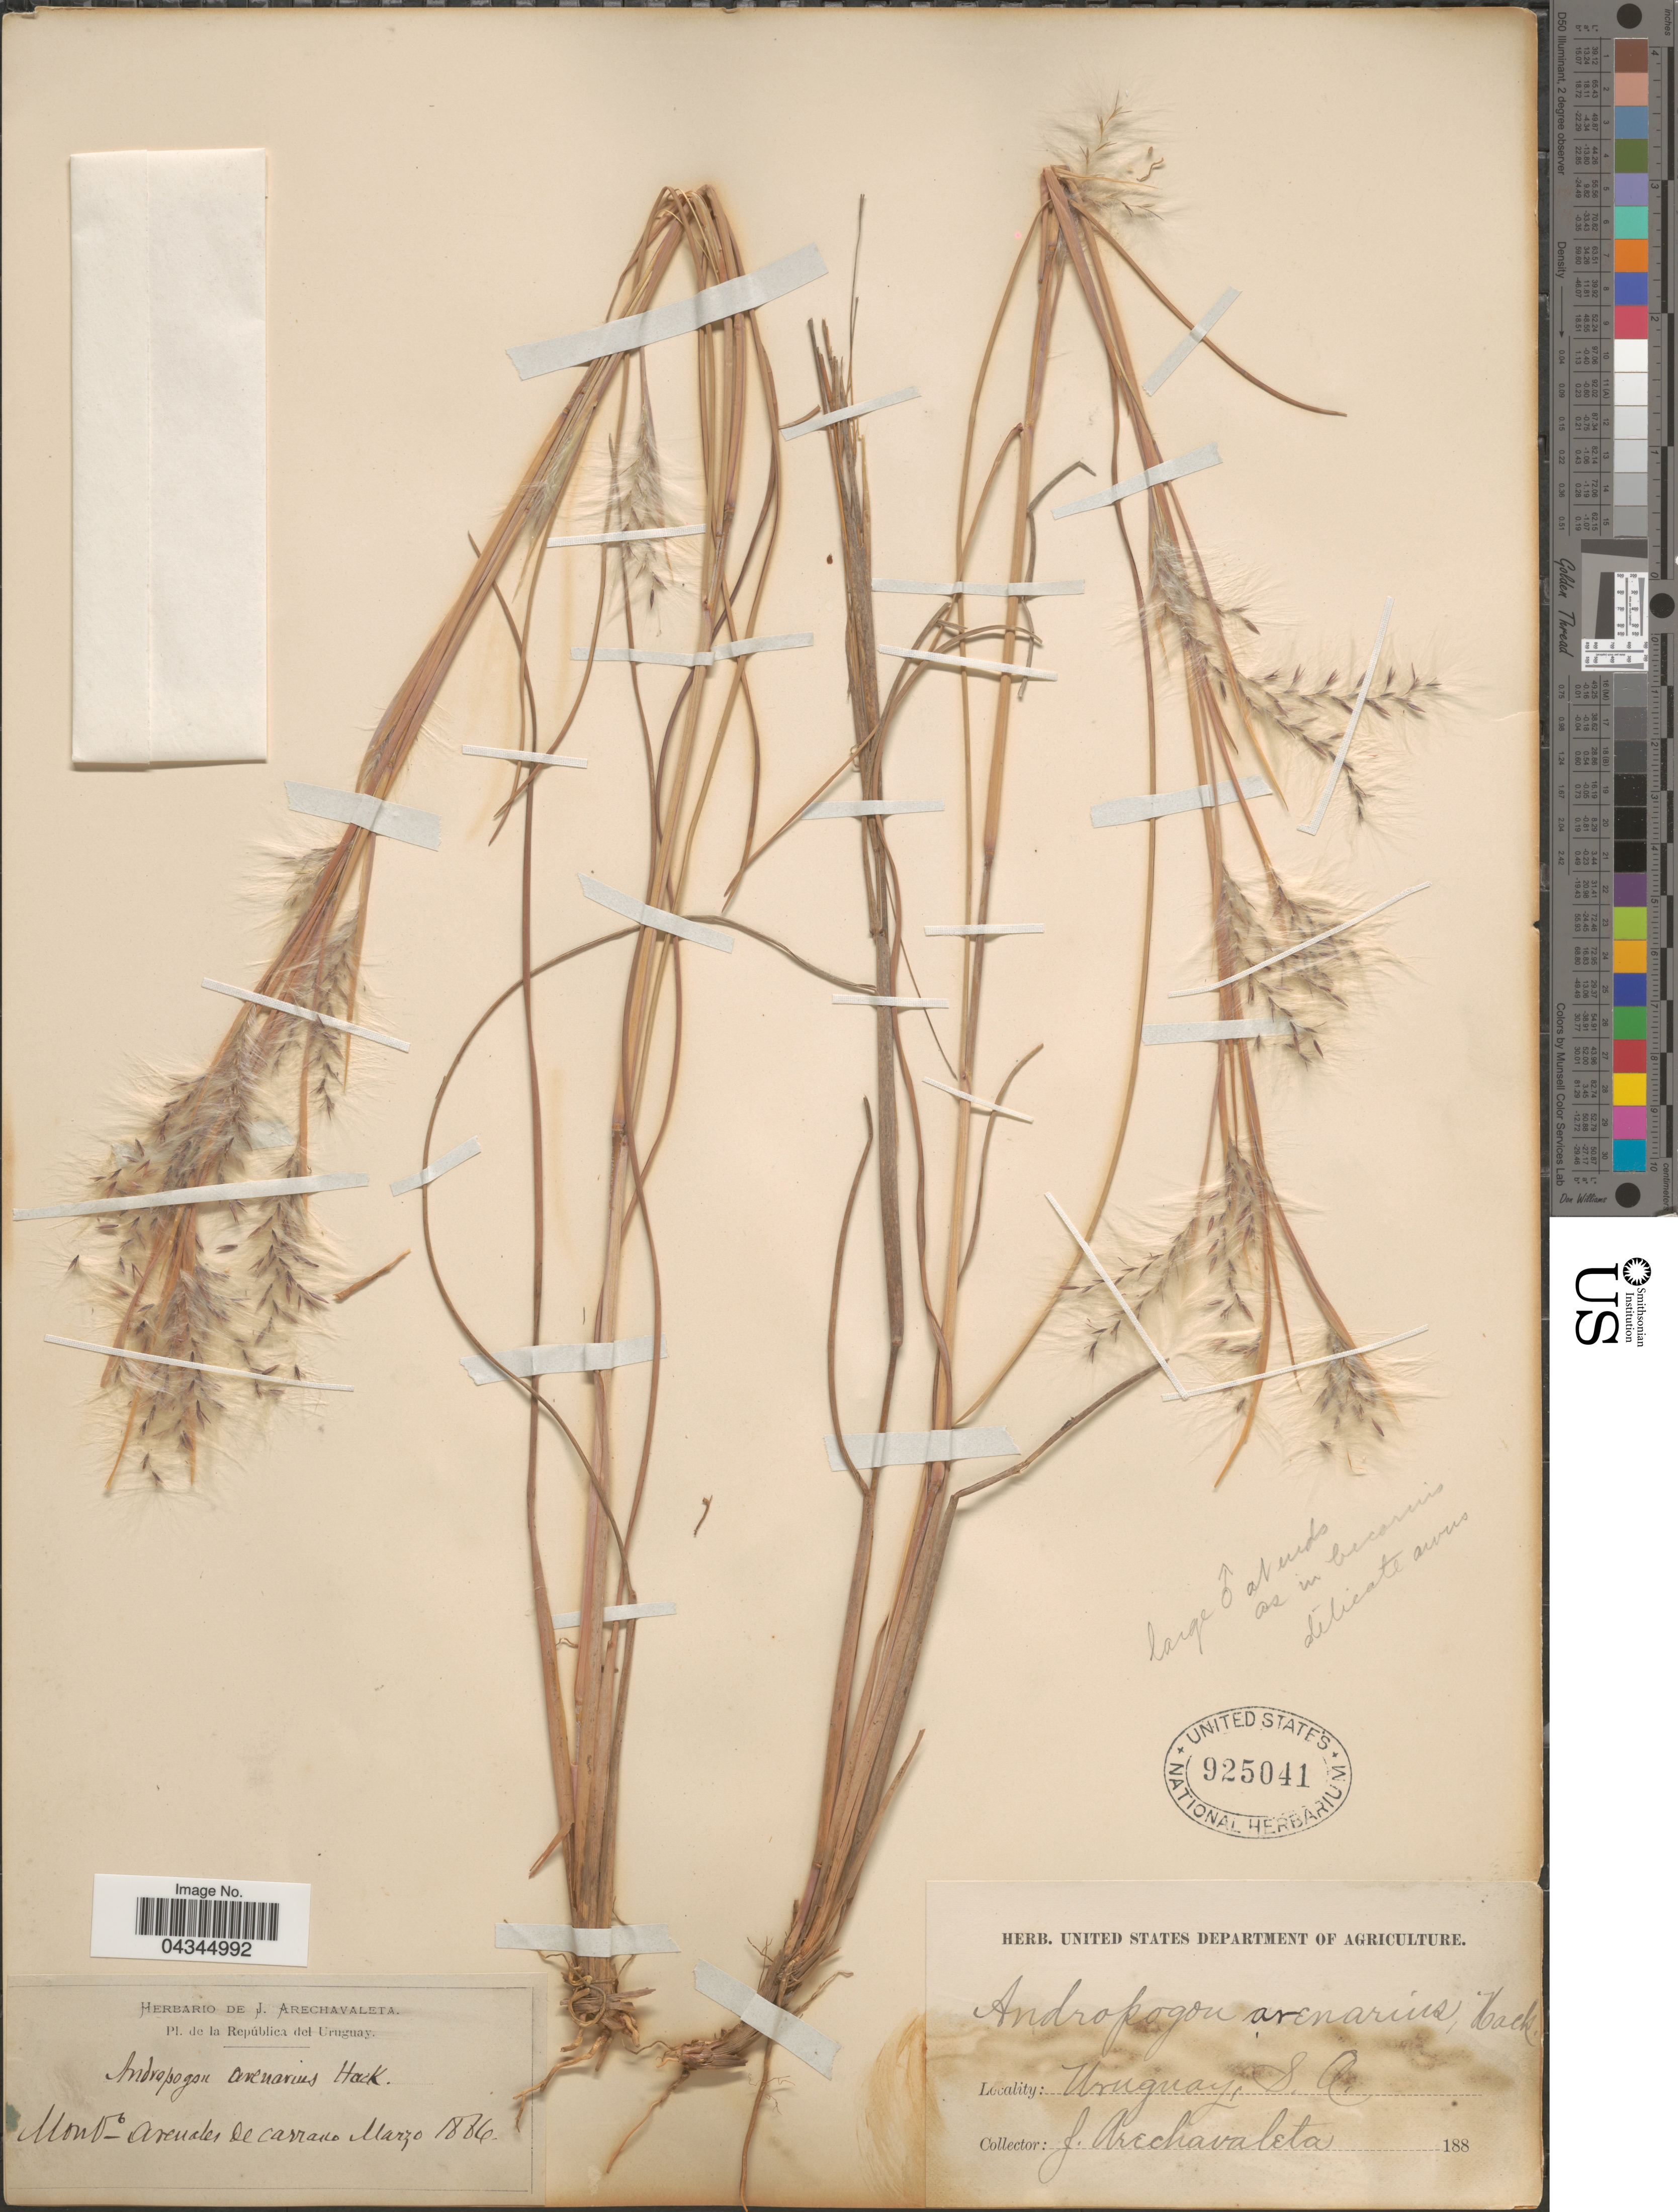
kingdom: Plantae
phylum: Tracheophyta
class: Liliopsida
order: Poales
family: Poaceae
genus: Andropogon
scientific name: Andropogon arenarius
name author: Hack.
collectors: J. Arechavaleta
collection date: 1864-03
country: Uruguay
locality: República del Uruguay. Mont-Arenales de carrasco.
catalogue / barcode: US 925041